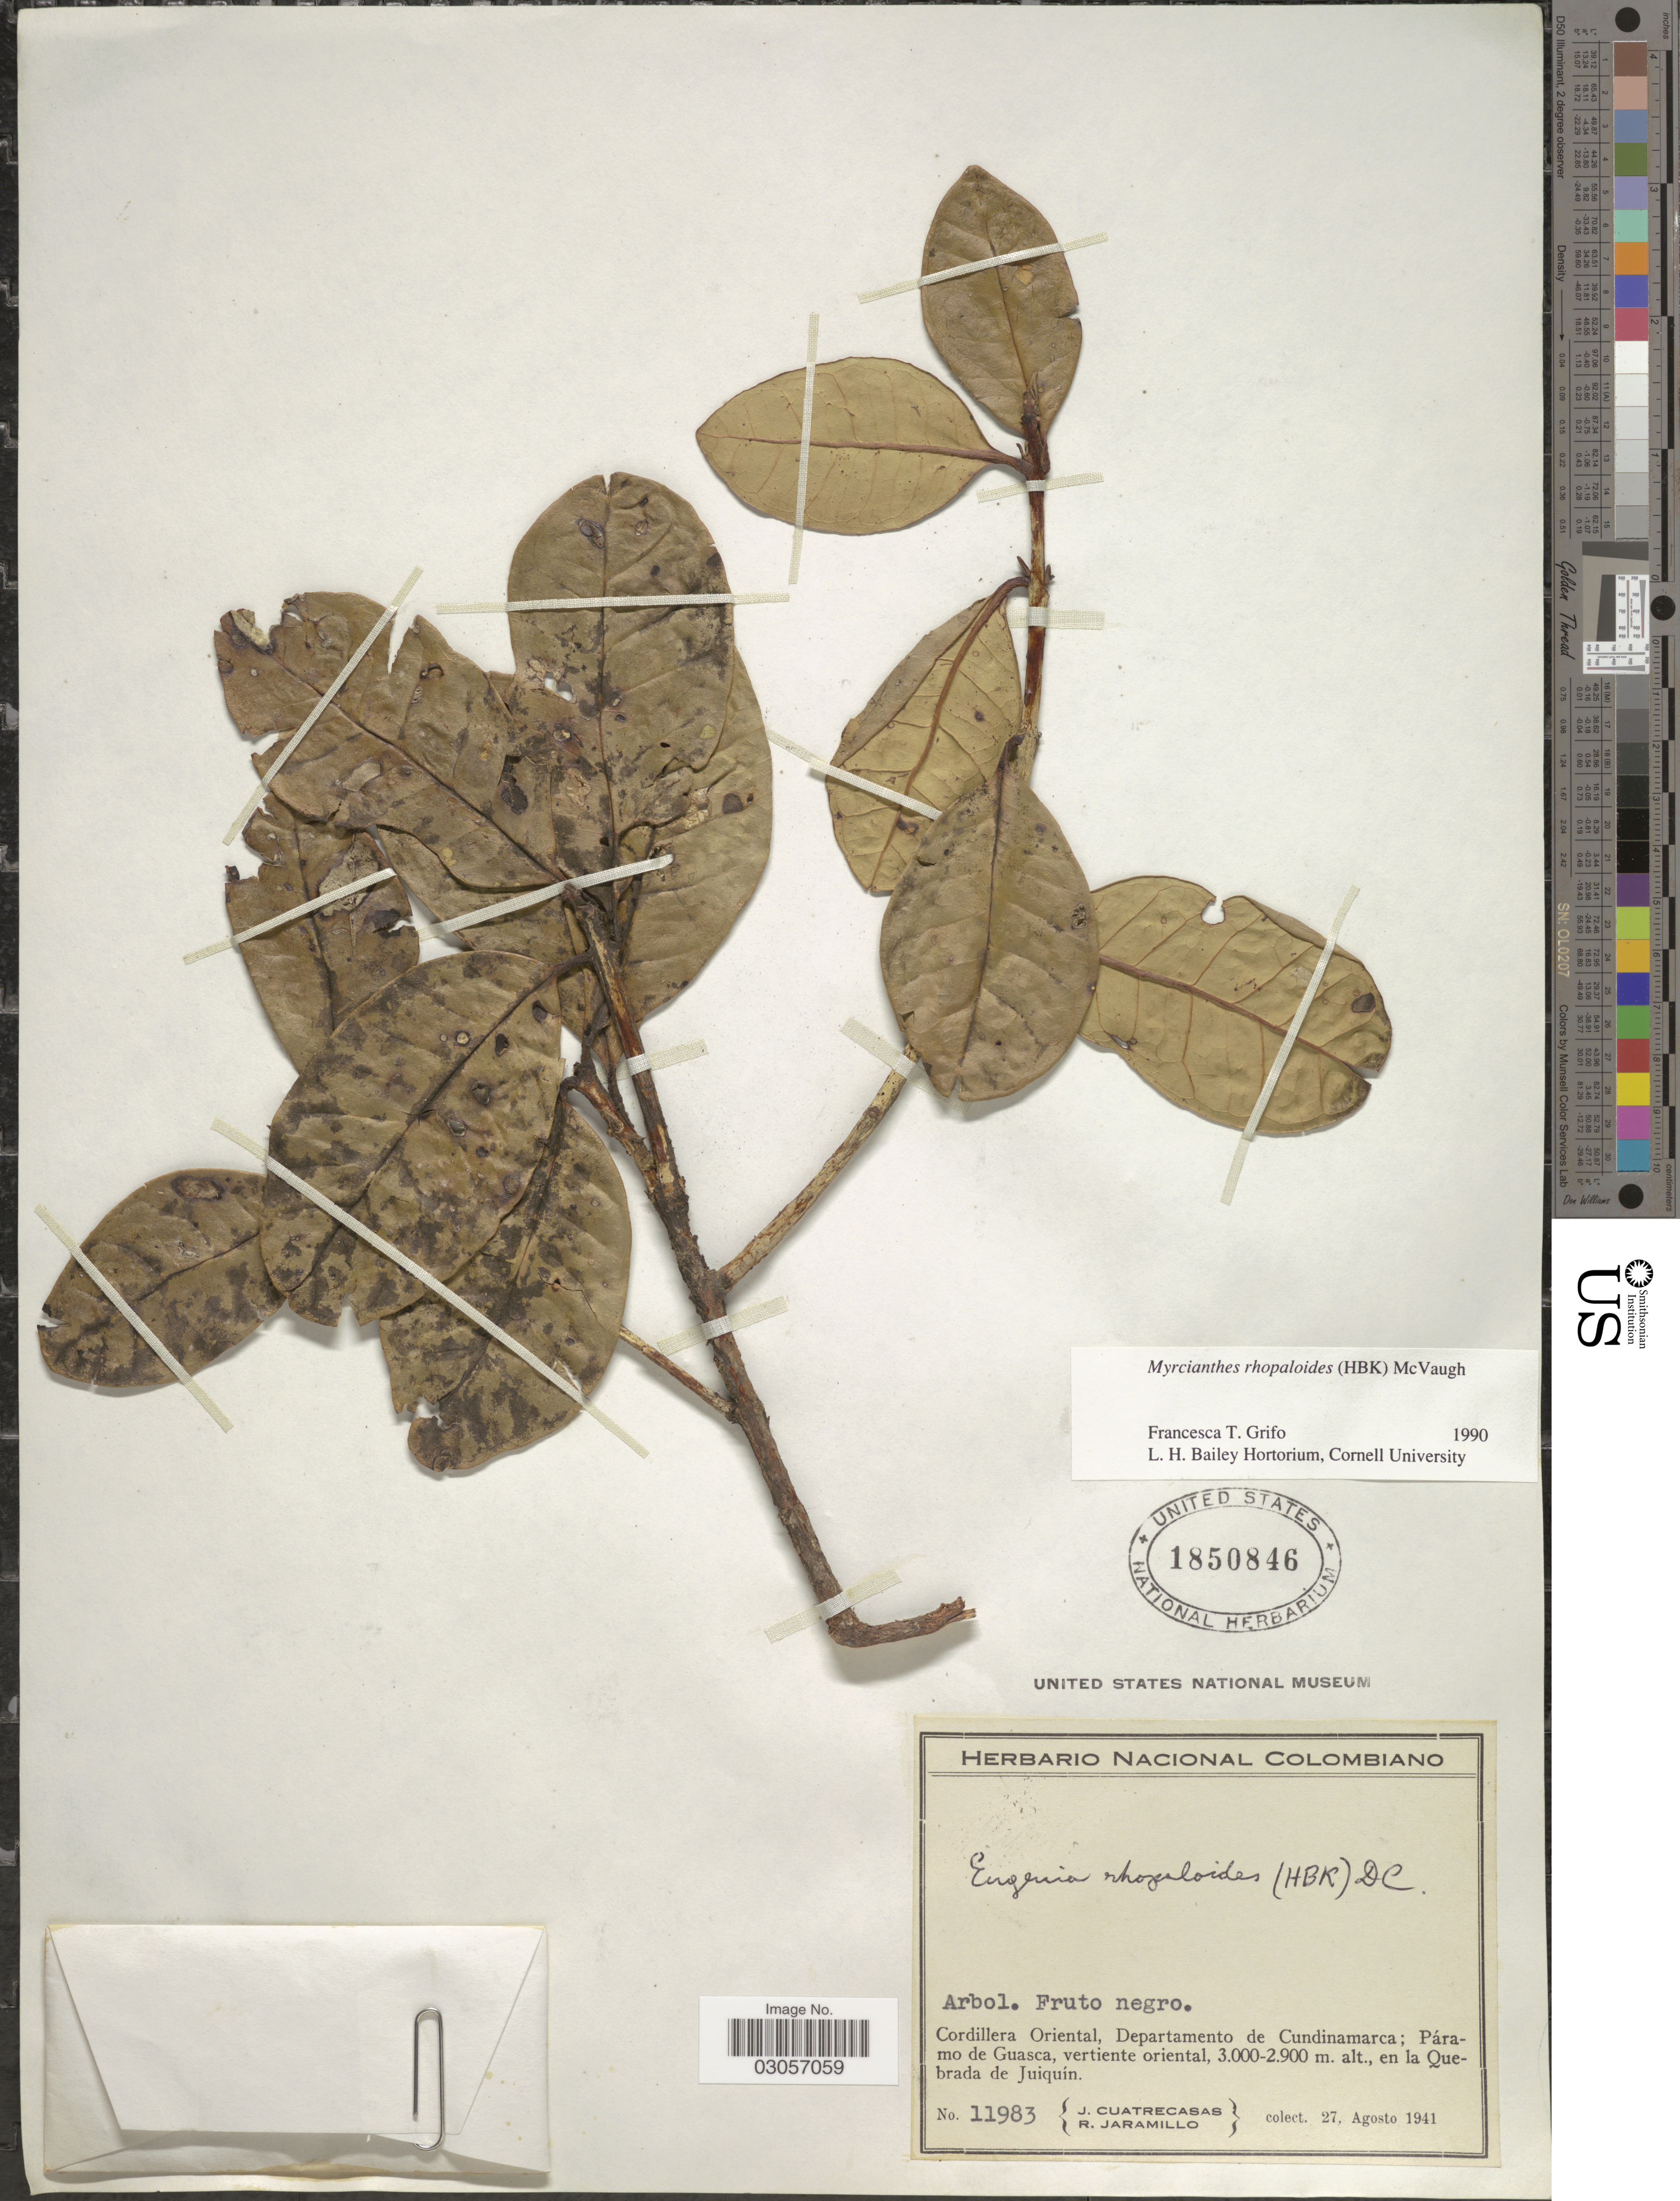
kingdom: Plantae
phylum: Tracheophyta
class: Magnoliopsida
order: Myrtales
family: Myrtaceae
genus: Myrcianthes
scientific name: Myrcianthes rhopaloides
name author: (Kunth) McVaugh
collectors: J. Cuatrecasas & R. Jaramillo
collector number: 11983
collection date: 1941-08-27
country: Colombia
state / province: Cundinamarca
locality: Cordillera Oriental, Departamento de Cundinamarca; Páramo de Guasca, vertiente oriental, en la Quebrada de Juiquín.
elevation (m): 2900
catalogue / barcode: US 1850846